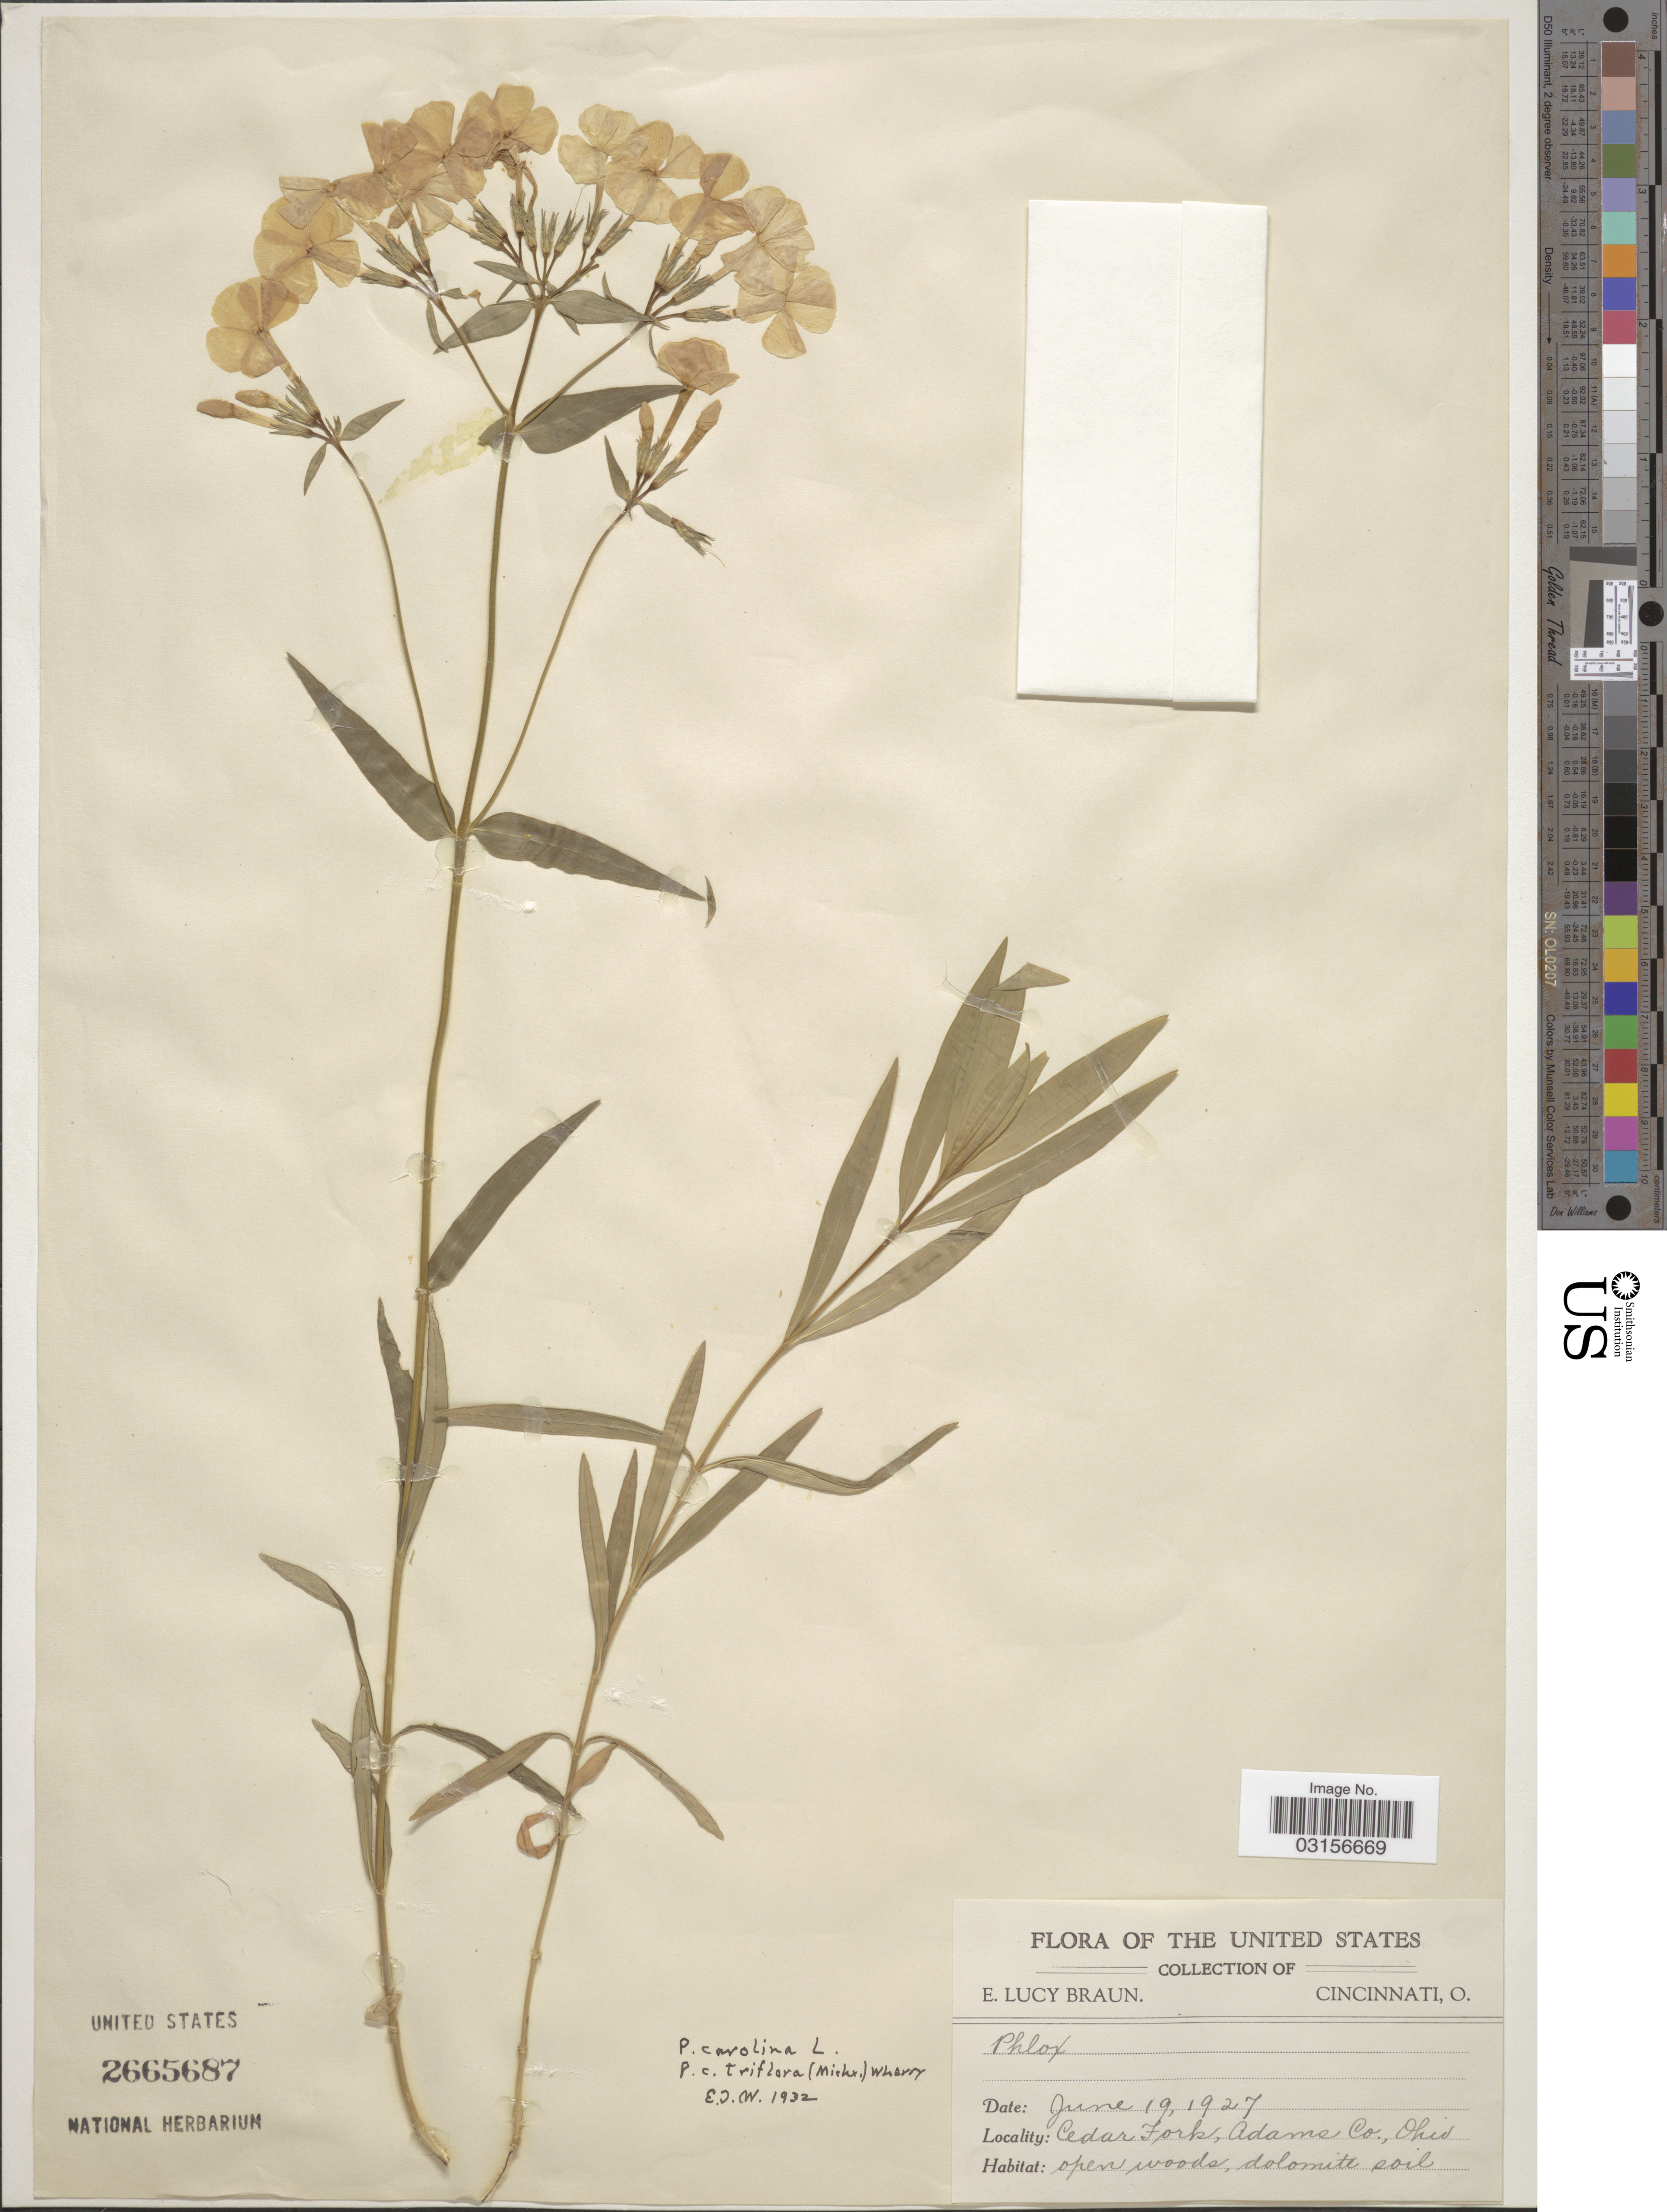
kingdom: Plantae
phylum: Tracheophyta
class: Magnoliopsida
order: Ericales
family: Polemoniaceae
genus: Phlox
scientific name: Phlox glaberrima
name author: L.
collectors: E. L. Braun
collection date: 1927-06-19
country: United States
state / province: Ohio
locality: Cedar Fork, Adams Co.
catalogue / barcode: US 2665687